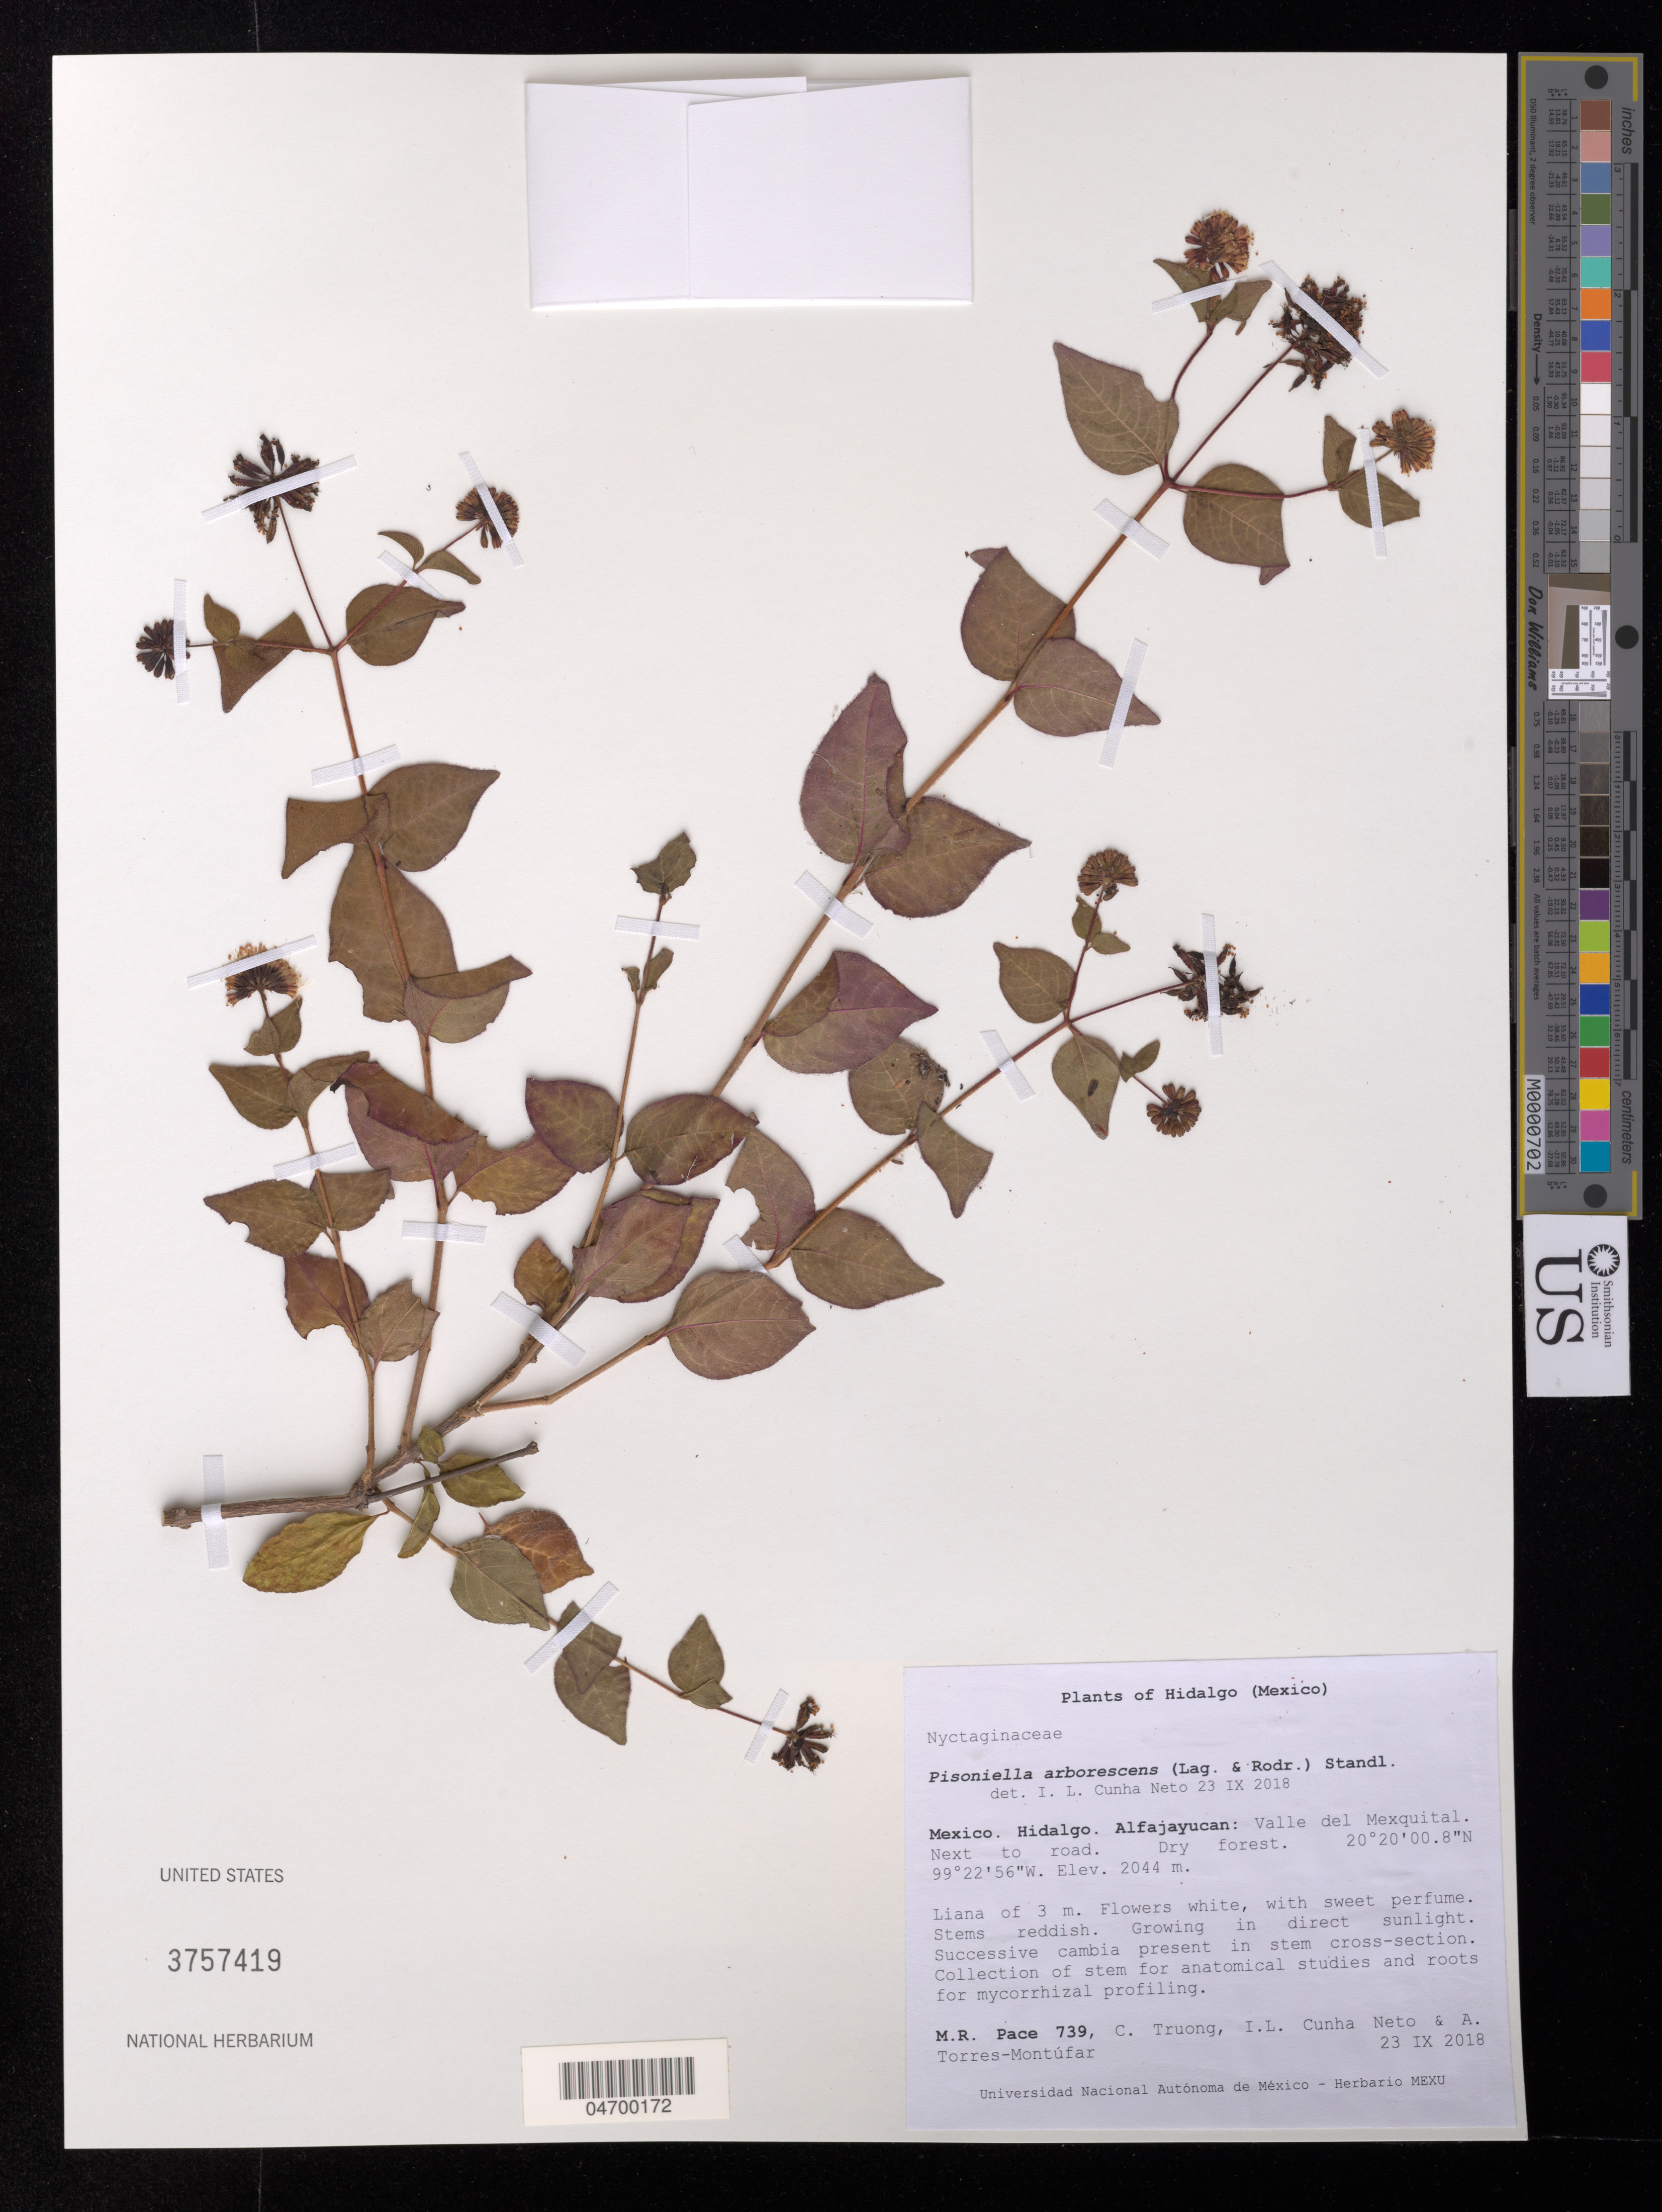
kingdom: Plantae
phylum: Tracheophyta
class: Magnoliopsida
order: Caryophyllales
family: Nyctaginaceae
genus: Pisoniella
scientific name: Pisoniella arborescens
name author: (Lag. & Rodr.) Standl.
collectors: M. R. Pace, C. Truong, I. L. Cunha Neto & A. Torres-Montúfar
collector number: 739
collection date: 2018-09-23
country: Mexico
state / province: Hidalgo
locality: Alfajayucan: Valle del Mexquital. Next to road.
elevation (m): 2044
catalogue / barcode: US 3757419